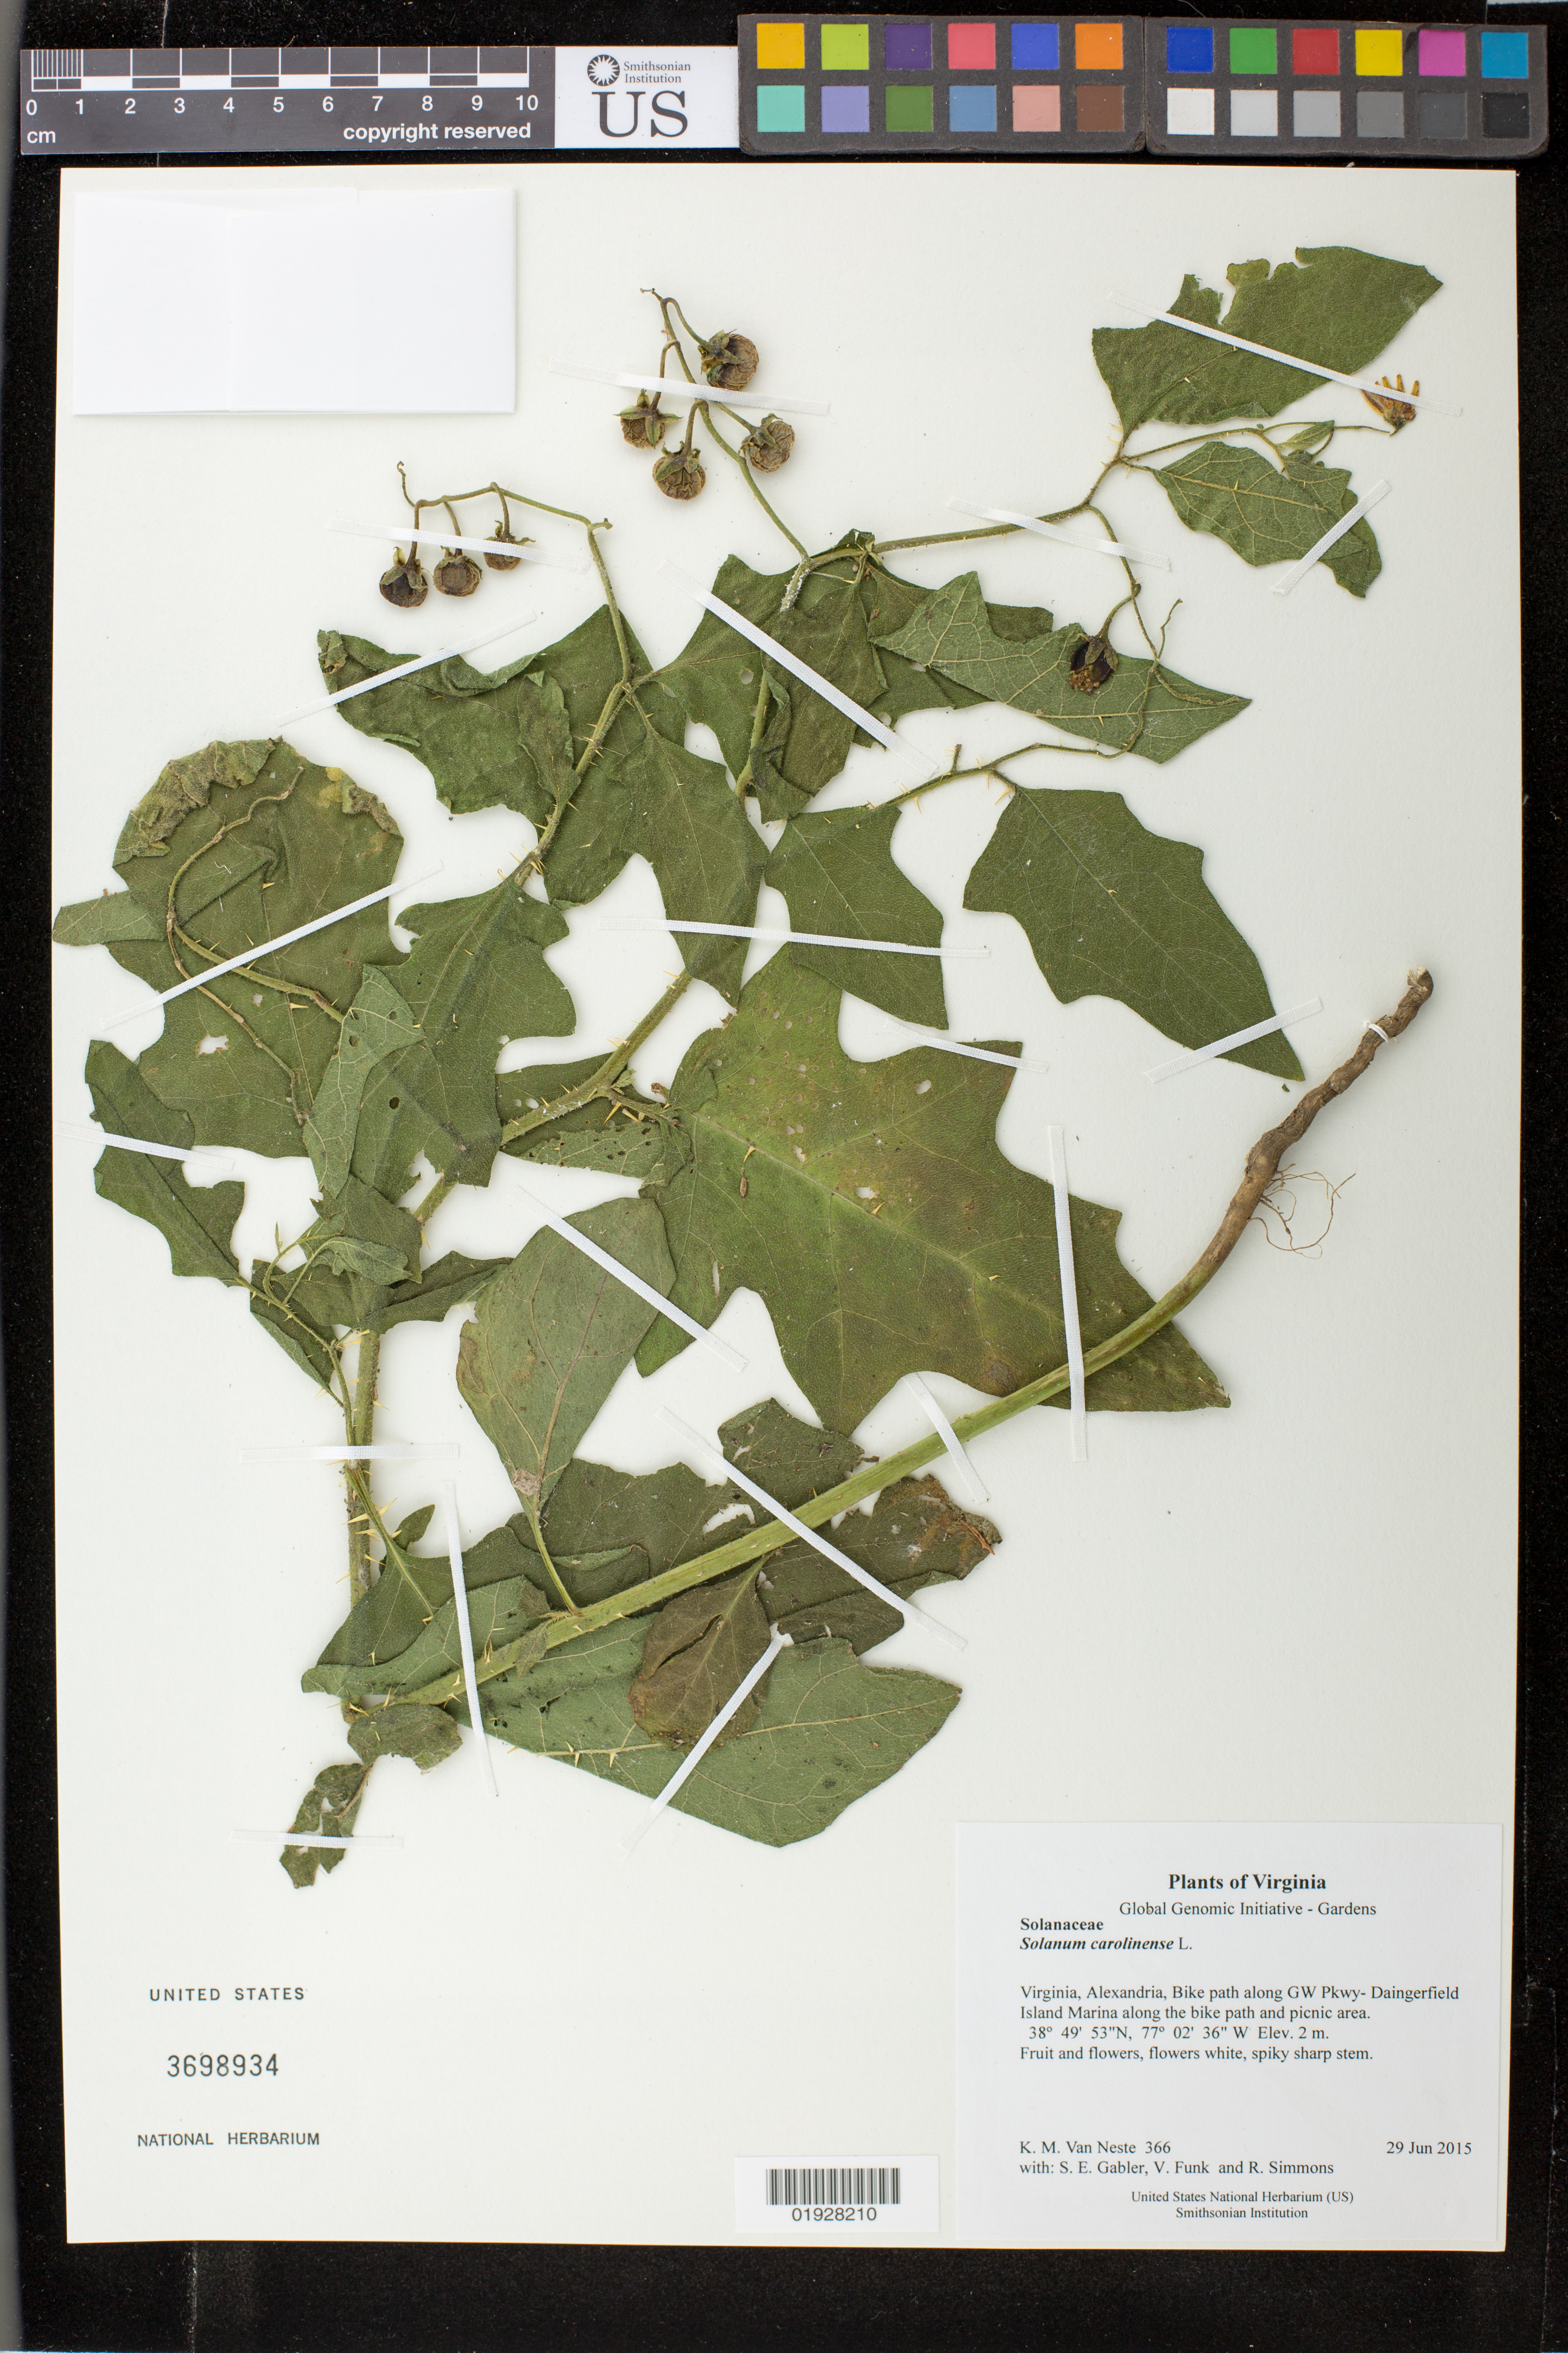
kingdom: Plantae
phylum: Tracheophyta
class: Magnoliopsida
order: Solanales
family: Solanaceae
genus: Solanum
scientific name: Solanum carolinense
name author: L.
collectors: K. M. Van Neste, S. E. Gabler, V. Funk & R. Simmons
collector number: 366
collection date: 2015-06-29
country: United States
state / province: Virginia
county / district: City of Alexandria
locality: Bike path along GW Pkwy- Dangerfield Island Marina along the bike path and picnic area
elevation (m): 2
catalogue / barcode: US 3698934